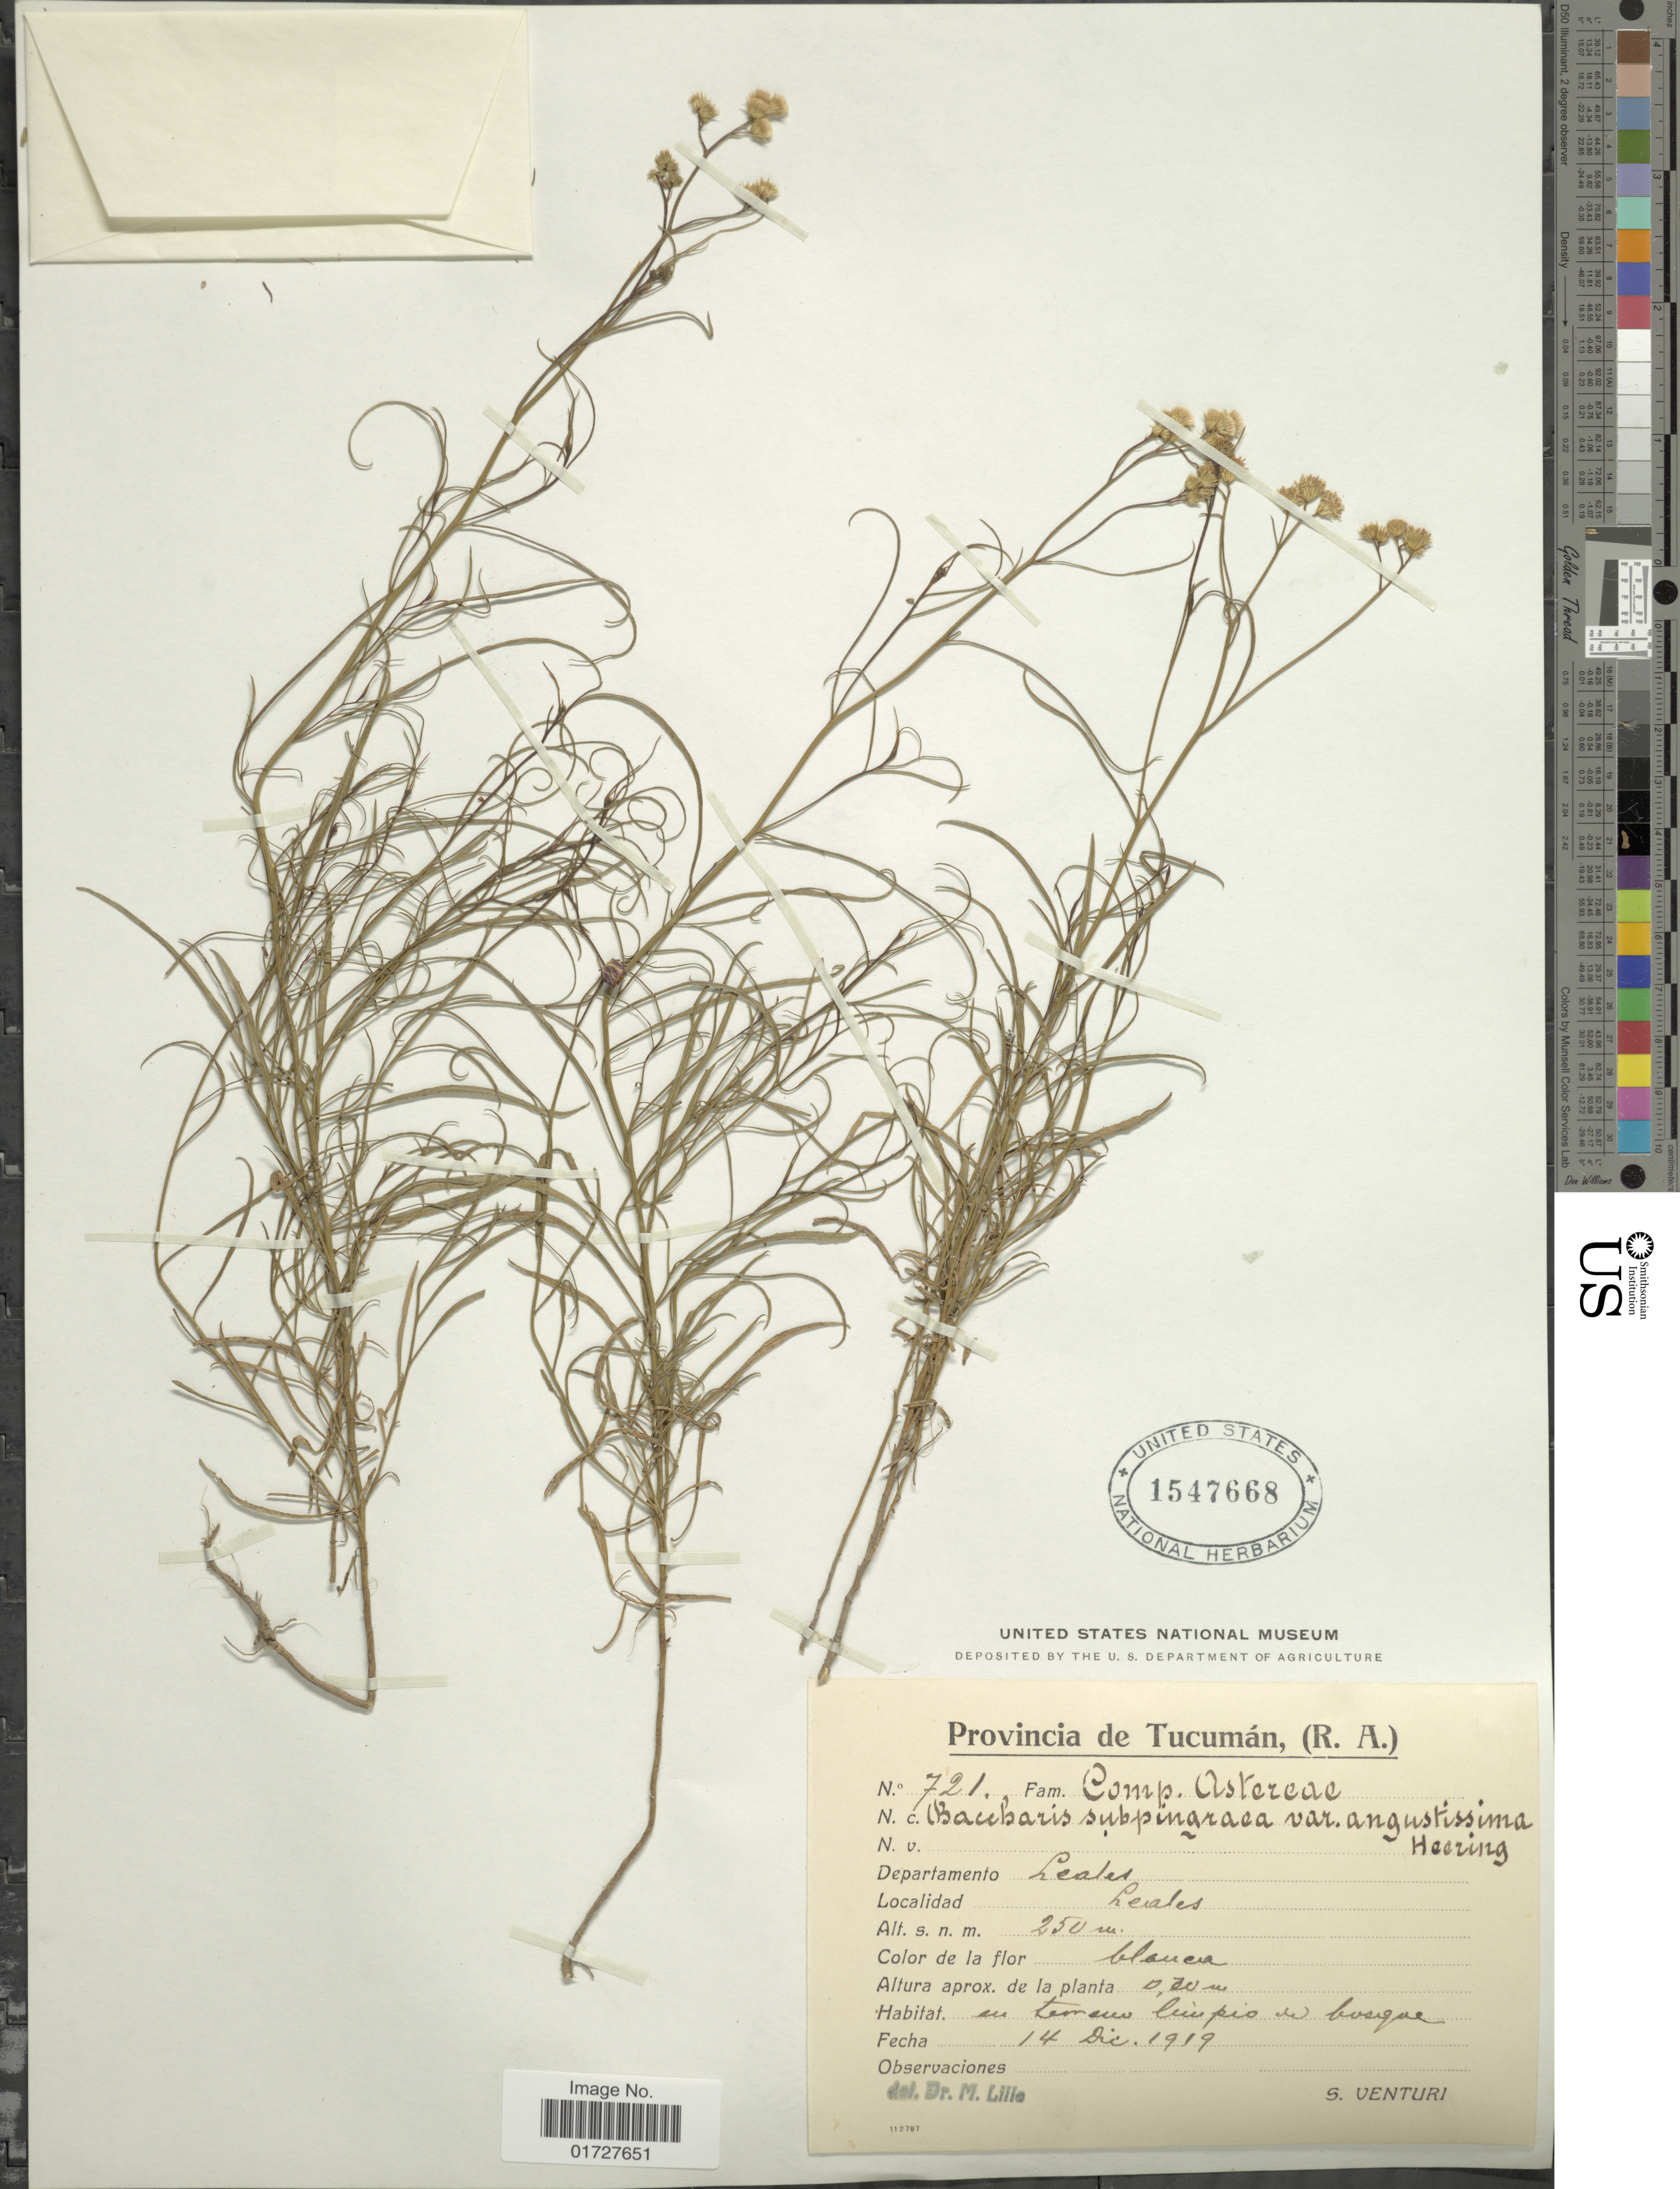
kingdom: Plantae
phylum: Tracheophyta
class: Magnoliopsida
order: Asterales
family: Asteraceae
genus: Baccharis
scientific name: Baccharis pingraea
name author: DC.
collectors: S. Venturi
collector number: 721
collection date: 1919-12-14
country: Argentina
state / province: Tucuman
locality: Departamento Leales, Leales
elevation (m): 250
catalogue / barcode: US 1547668